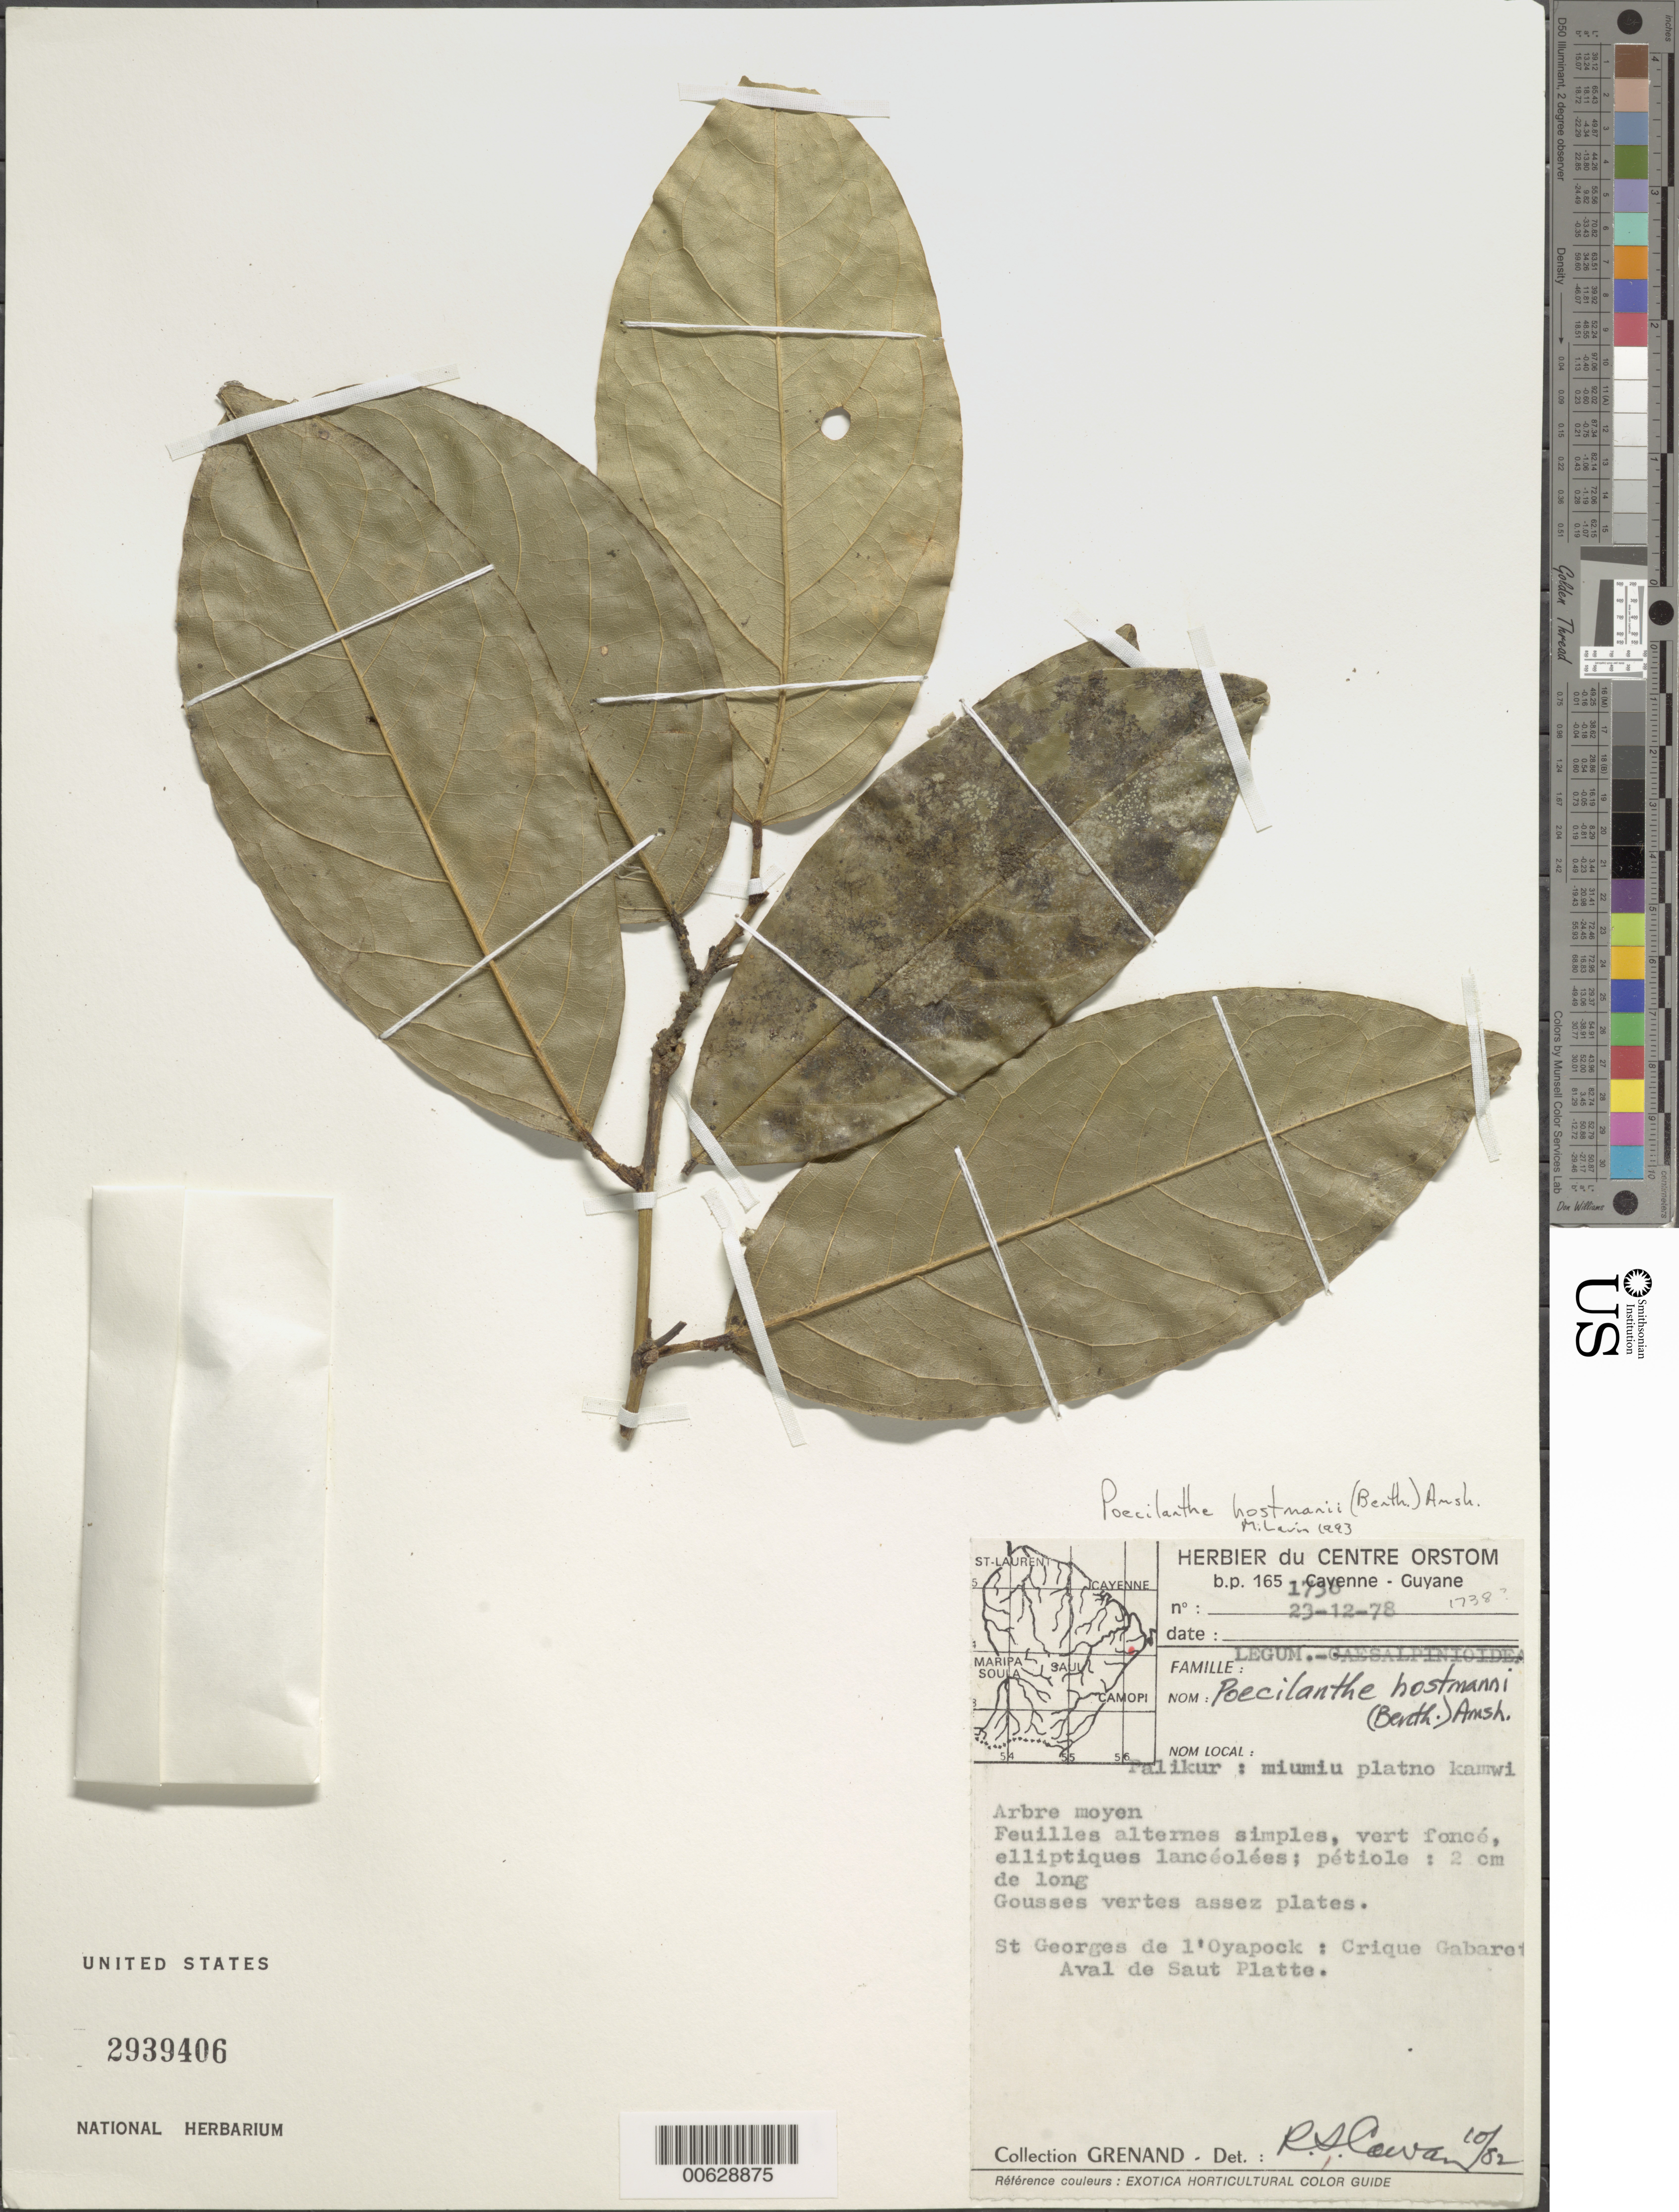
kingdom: Plantae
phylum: Tracheophyta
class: Magnoliopsida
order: Fabales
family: Fabaceae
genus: Limadendron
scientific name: Limadendron hostmannii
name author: (Benth.) Meireles & A.M.G. Azevedo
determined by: U.S. National Herbarium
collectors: P. Grenand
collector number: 1738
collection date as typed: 23-Dec-78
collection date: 1978-12-23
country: French Guiana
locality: St. Georges de l'Oyapock, Crique Gabaret, aval de Saut Platte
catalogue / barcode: US 2939406